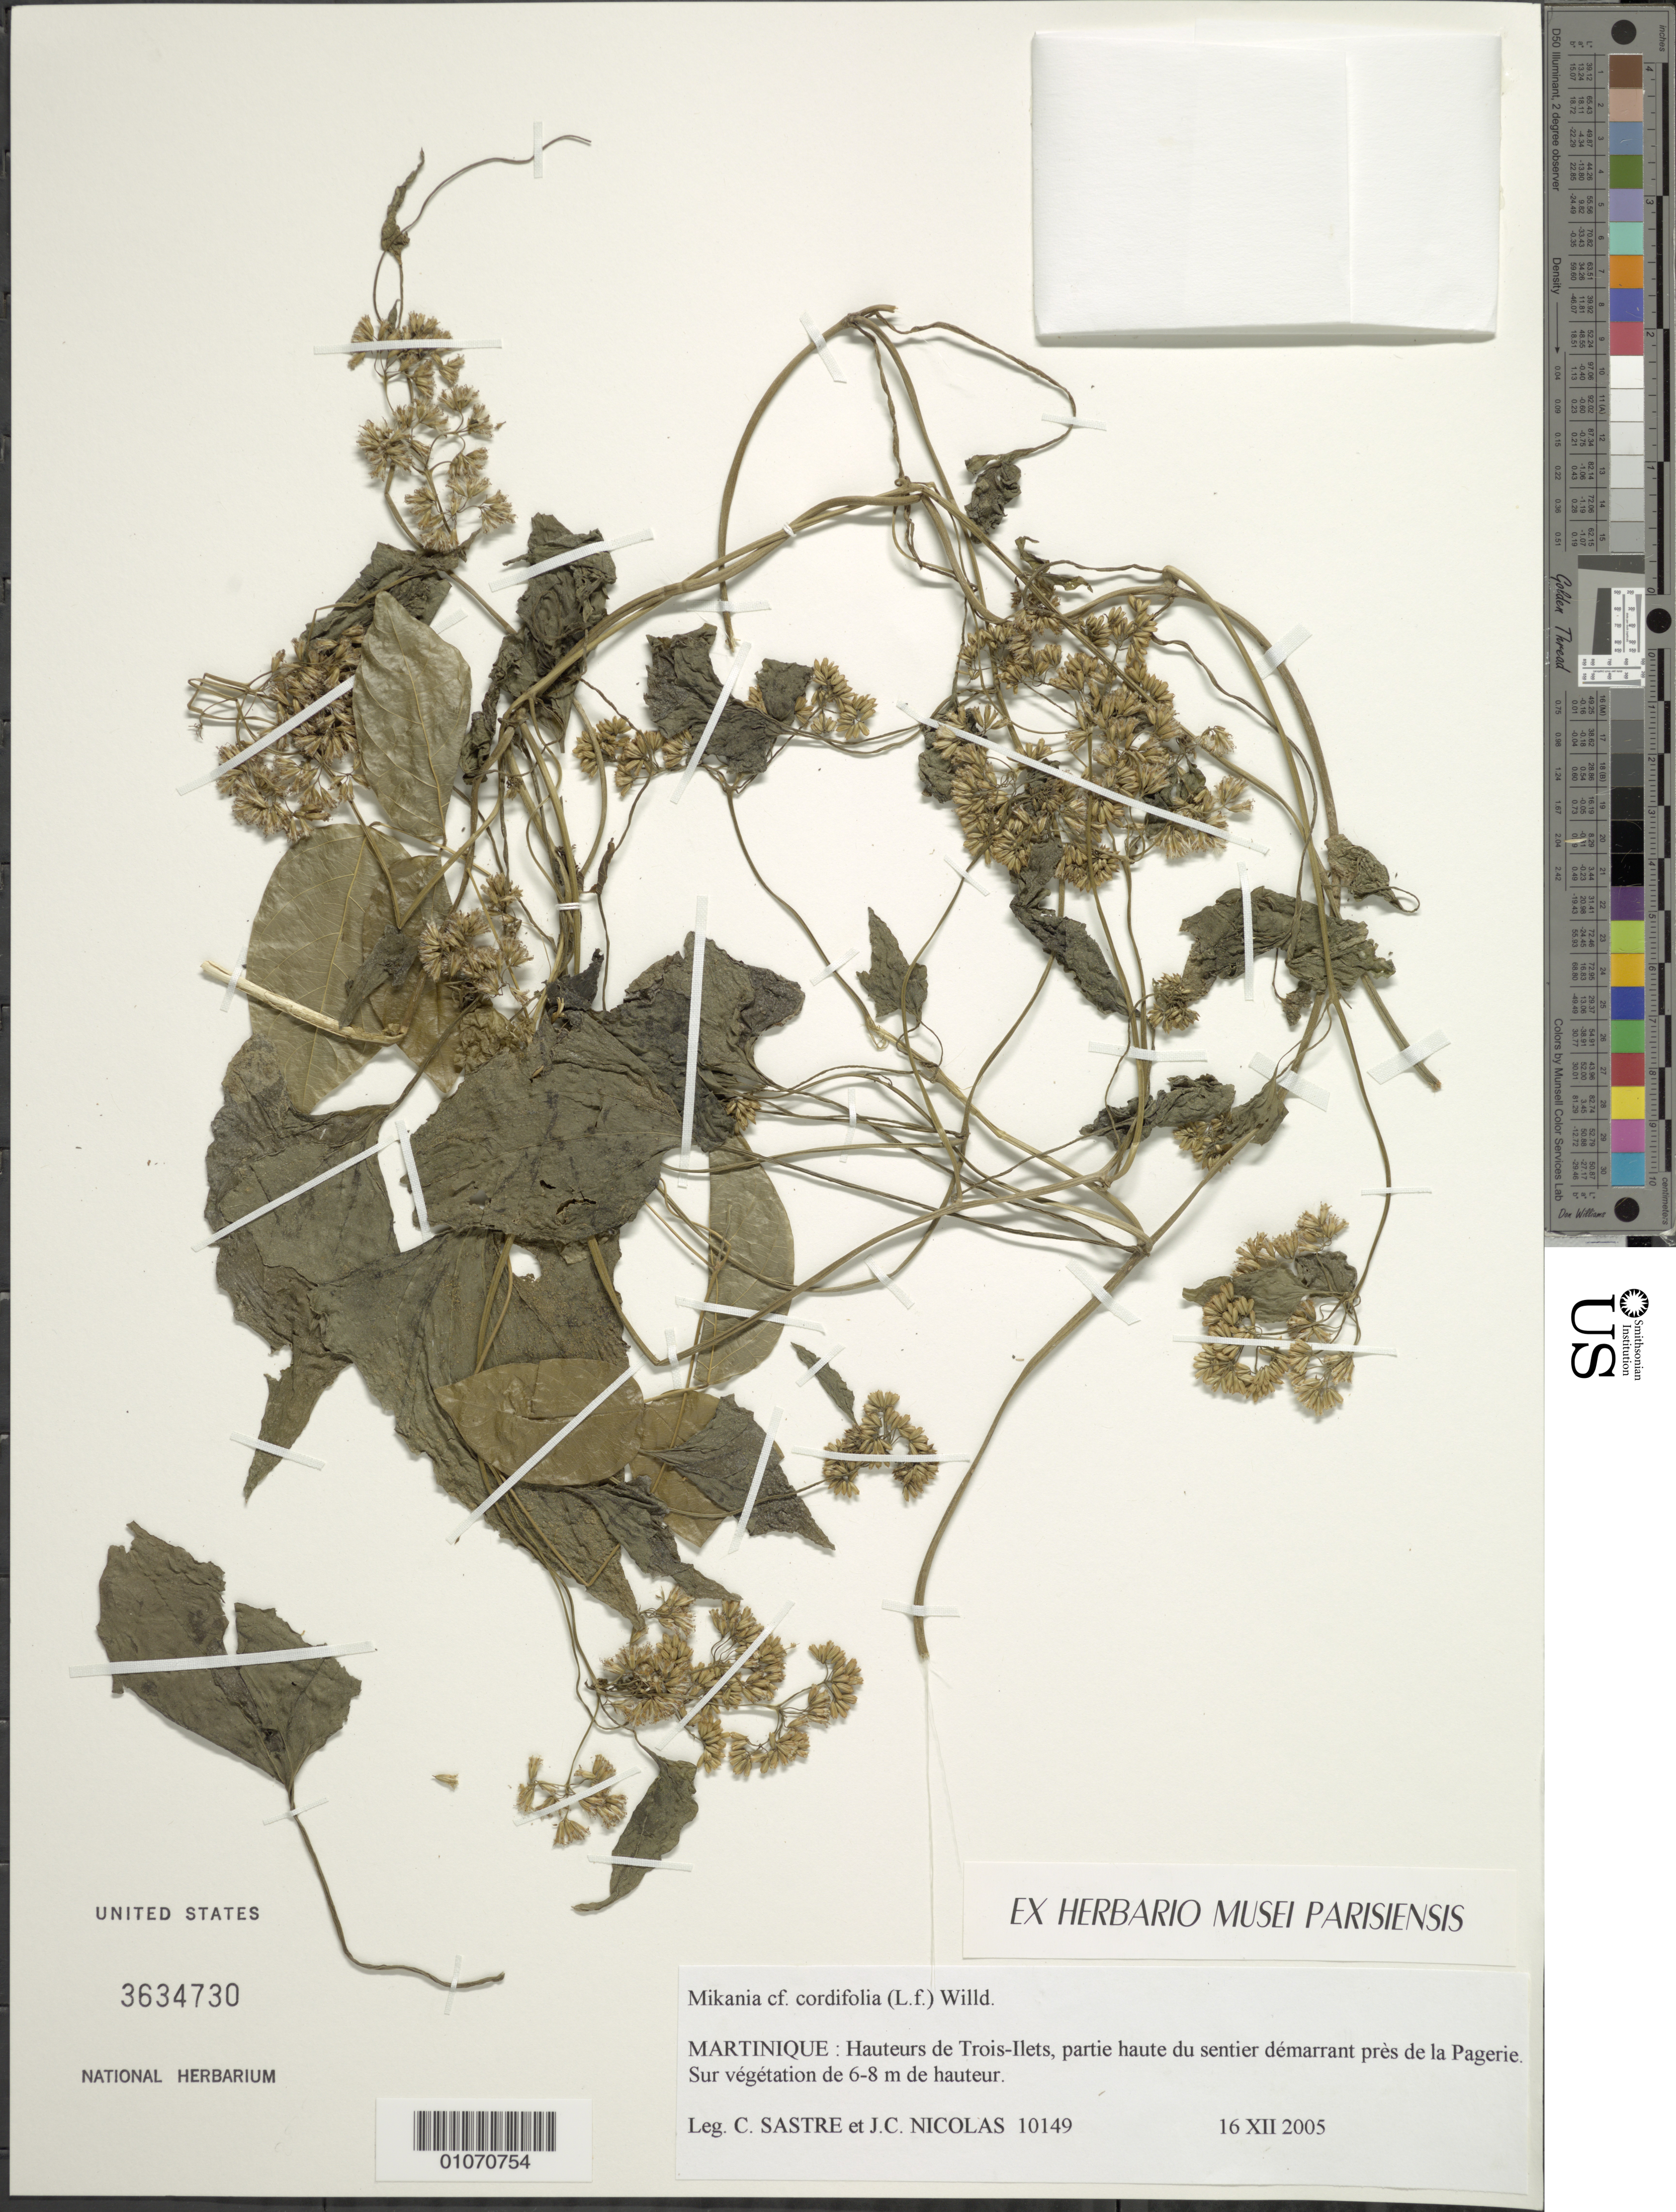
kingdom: Plantae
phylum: Tracheophyta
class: Magnoliopsida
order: Asterales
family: Asteraceae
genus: Mikania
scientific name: Mikania cordifolia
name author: Kunth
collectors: C. H. L. Sastre & J. Nicolas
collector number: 10149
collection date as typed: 16 Dec 2005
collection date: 2005-12-16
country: Martinique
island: Martinique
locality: Trois-Ilets, partie haute du sentier démarrant près de la Pagerie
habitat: Sur végétation de 6-8 m de hauteur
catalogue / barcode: US 3634730